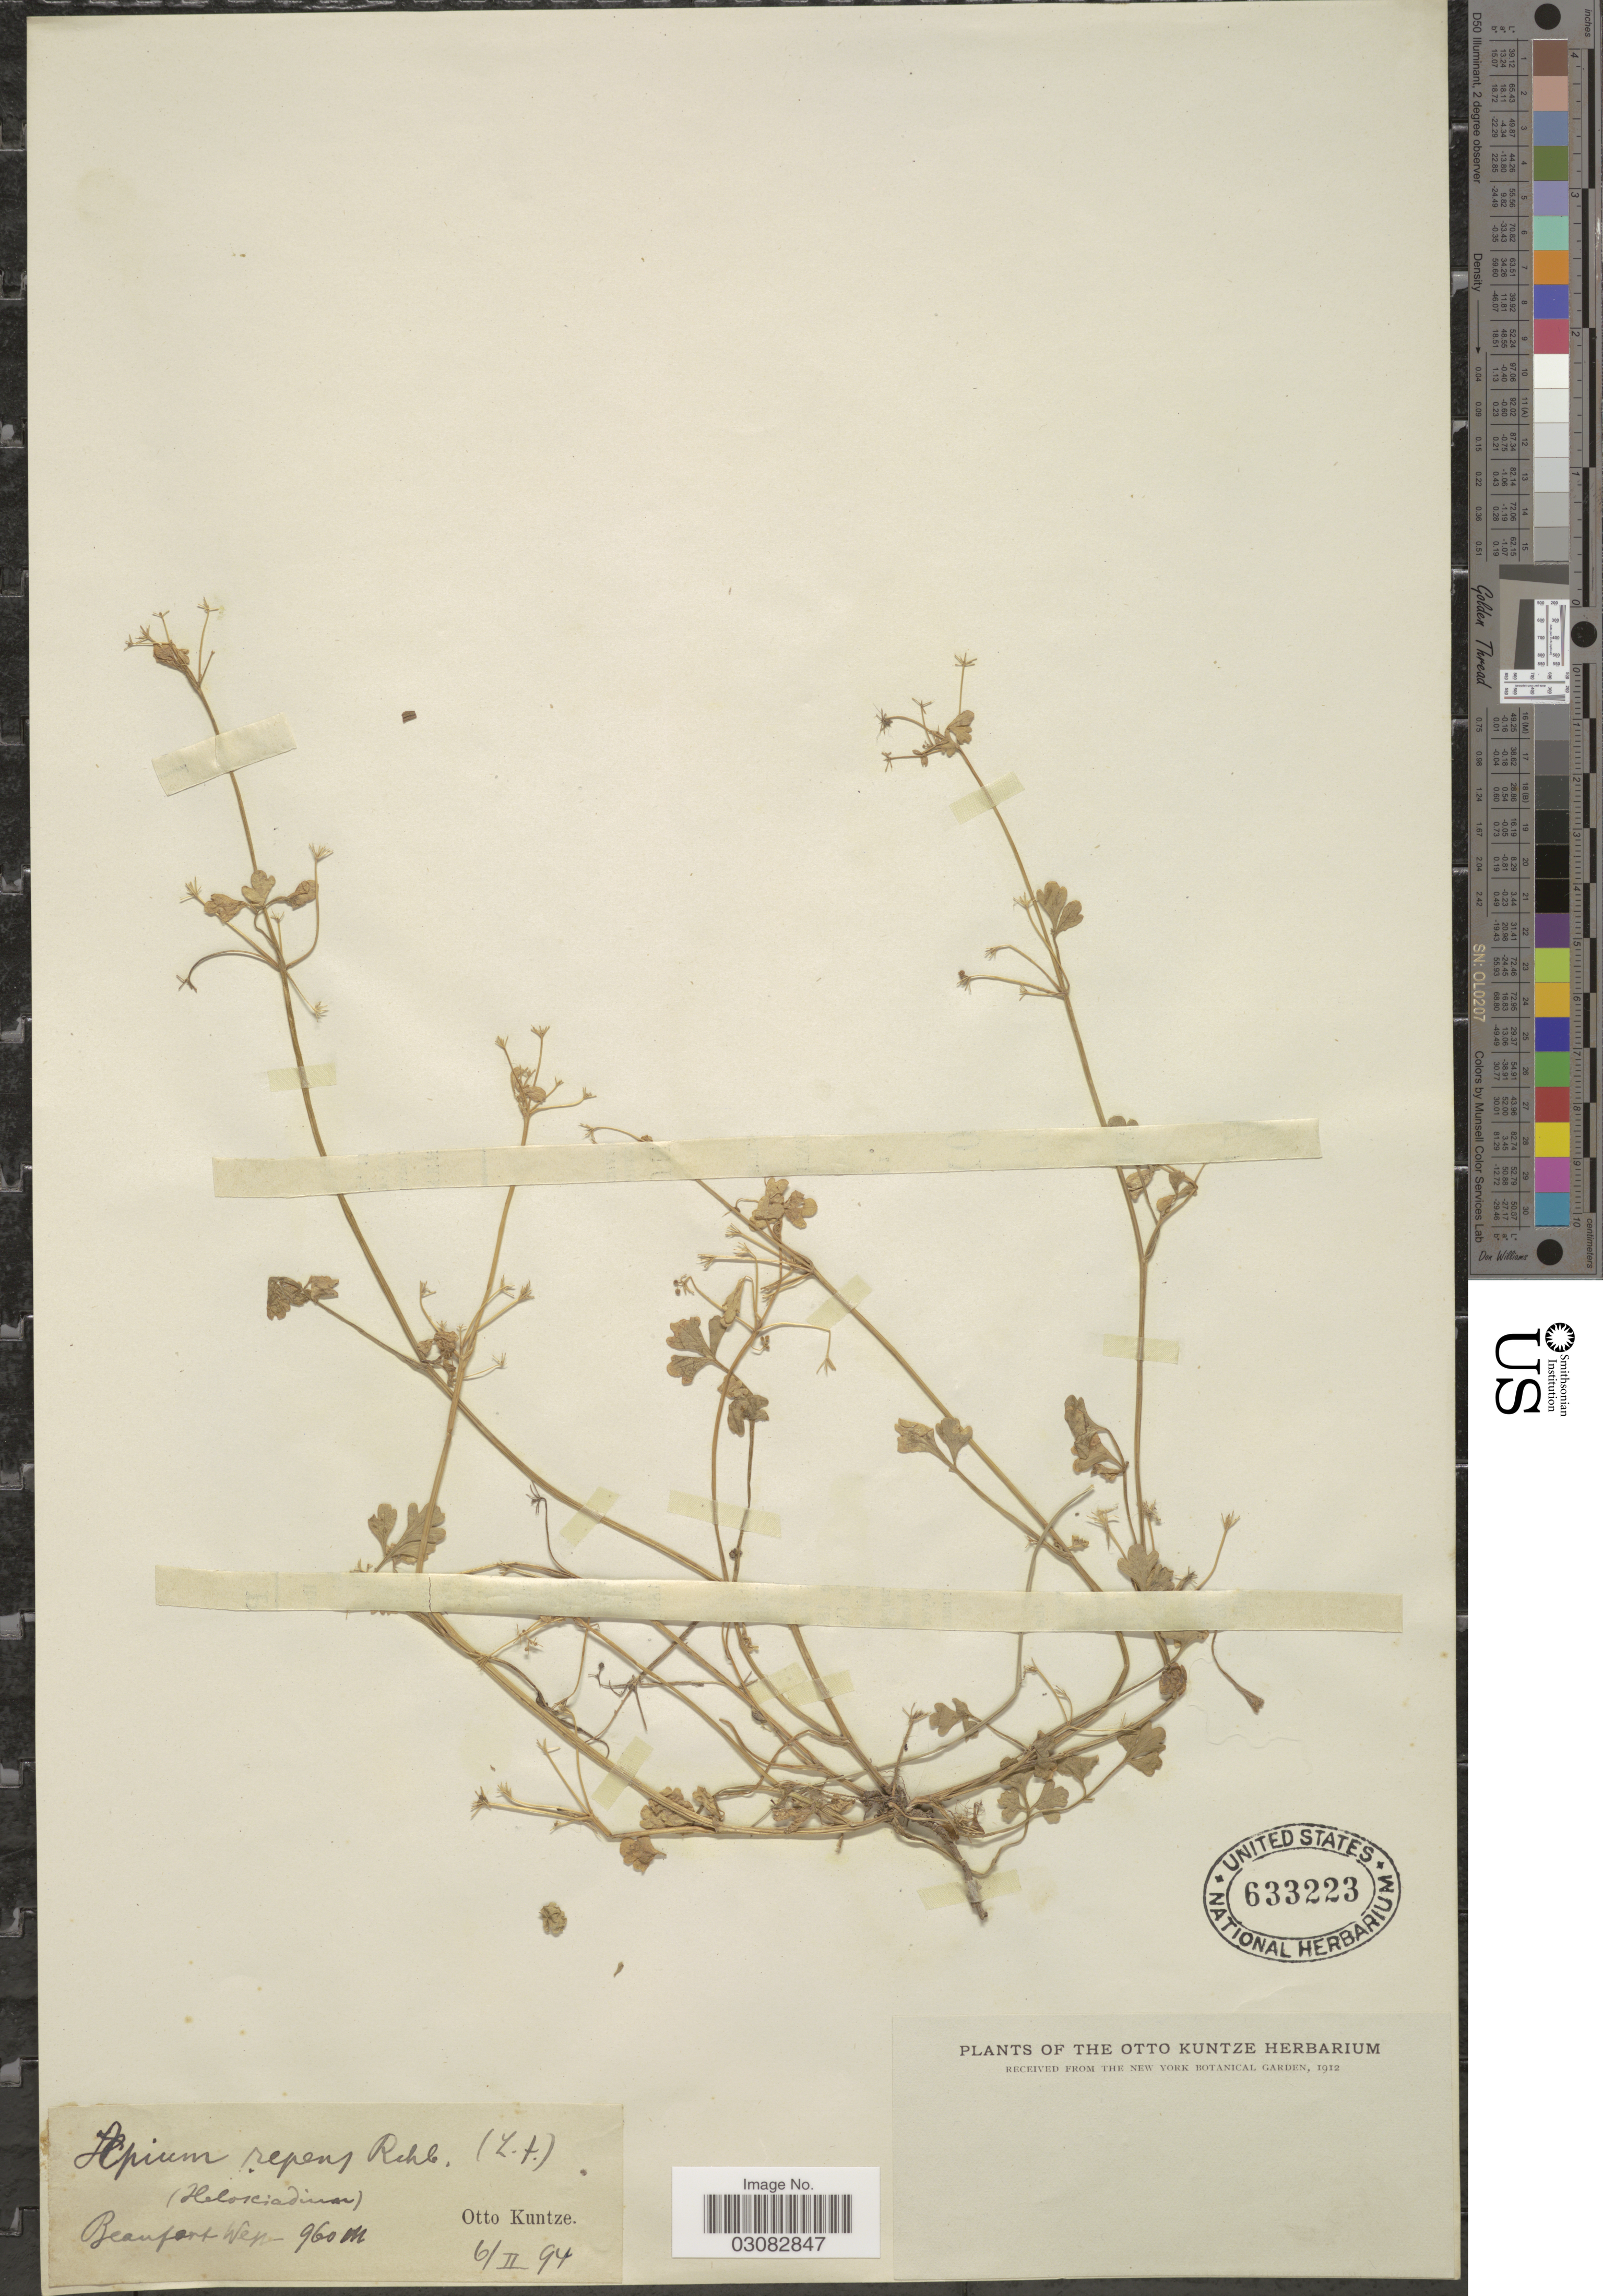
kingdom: Plantae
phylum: Tracheophyta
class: Magnoliopsida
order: Apiales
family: Apiaceae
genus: Apium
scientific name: Apium repens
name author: (Jacq.) Lag.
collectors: C.E.O. Kuntze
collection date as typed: Transcribed d/m/y: 6/2/94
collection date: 1894-02-06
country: South Africa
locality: Beaufort West.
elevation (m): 960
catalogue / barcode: US 633223